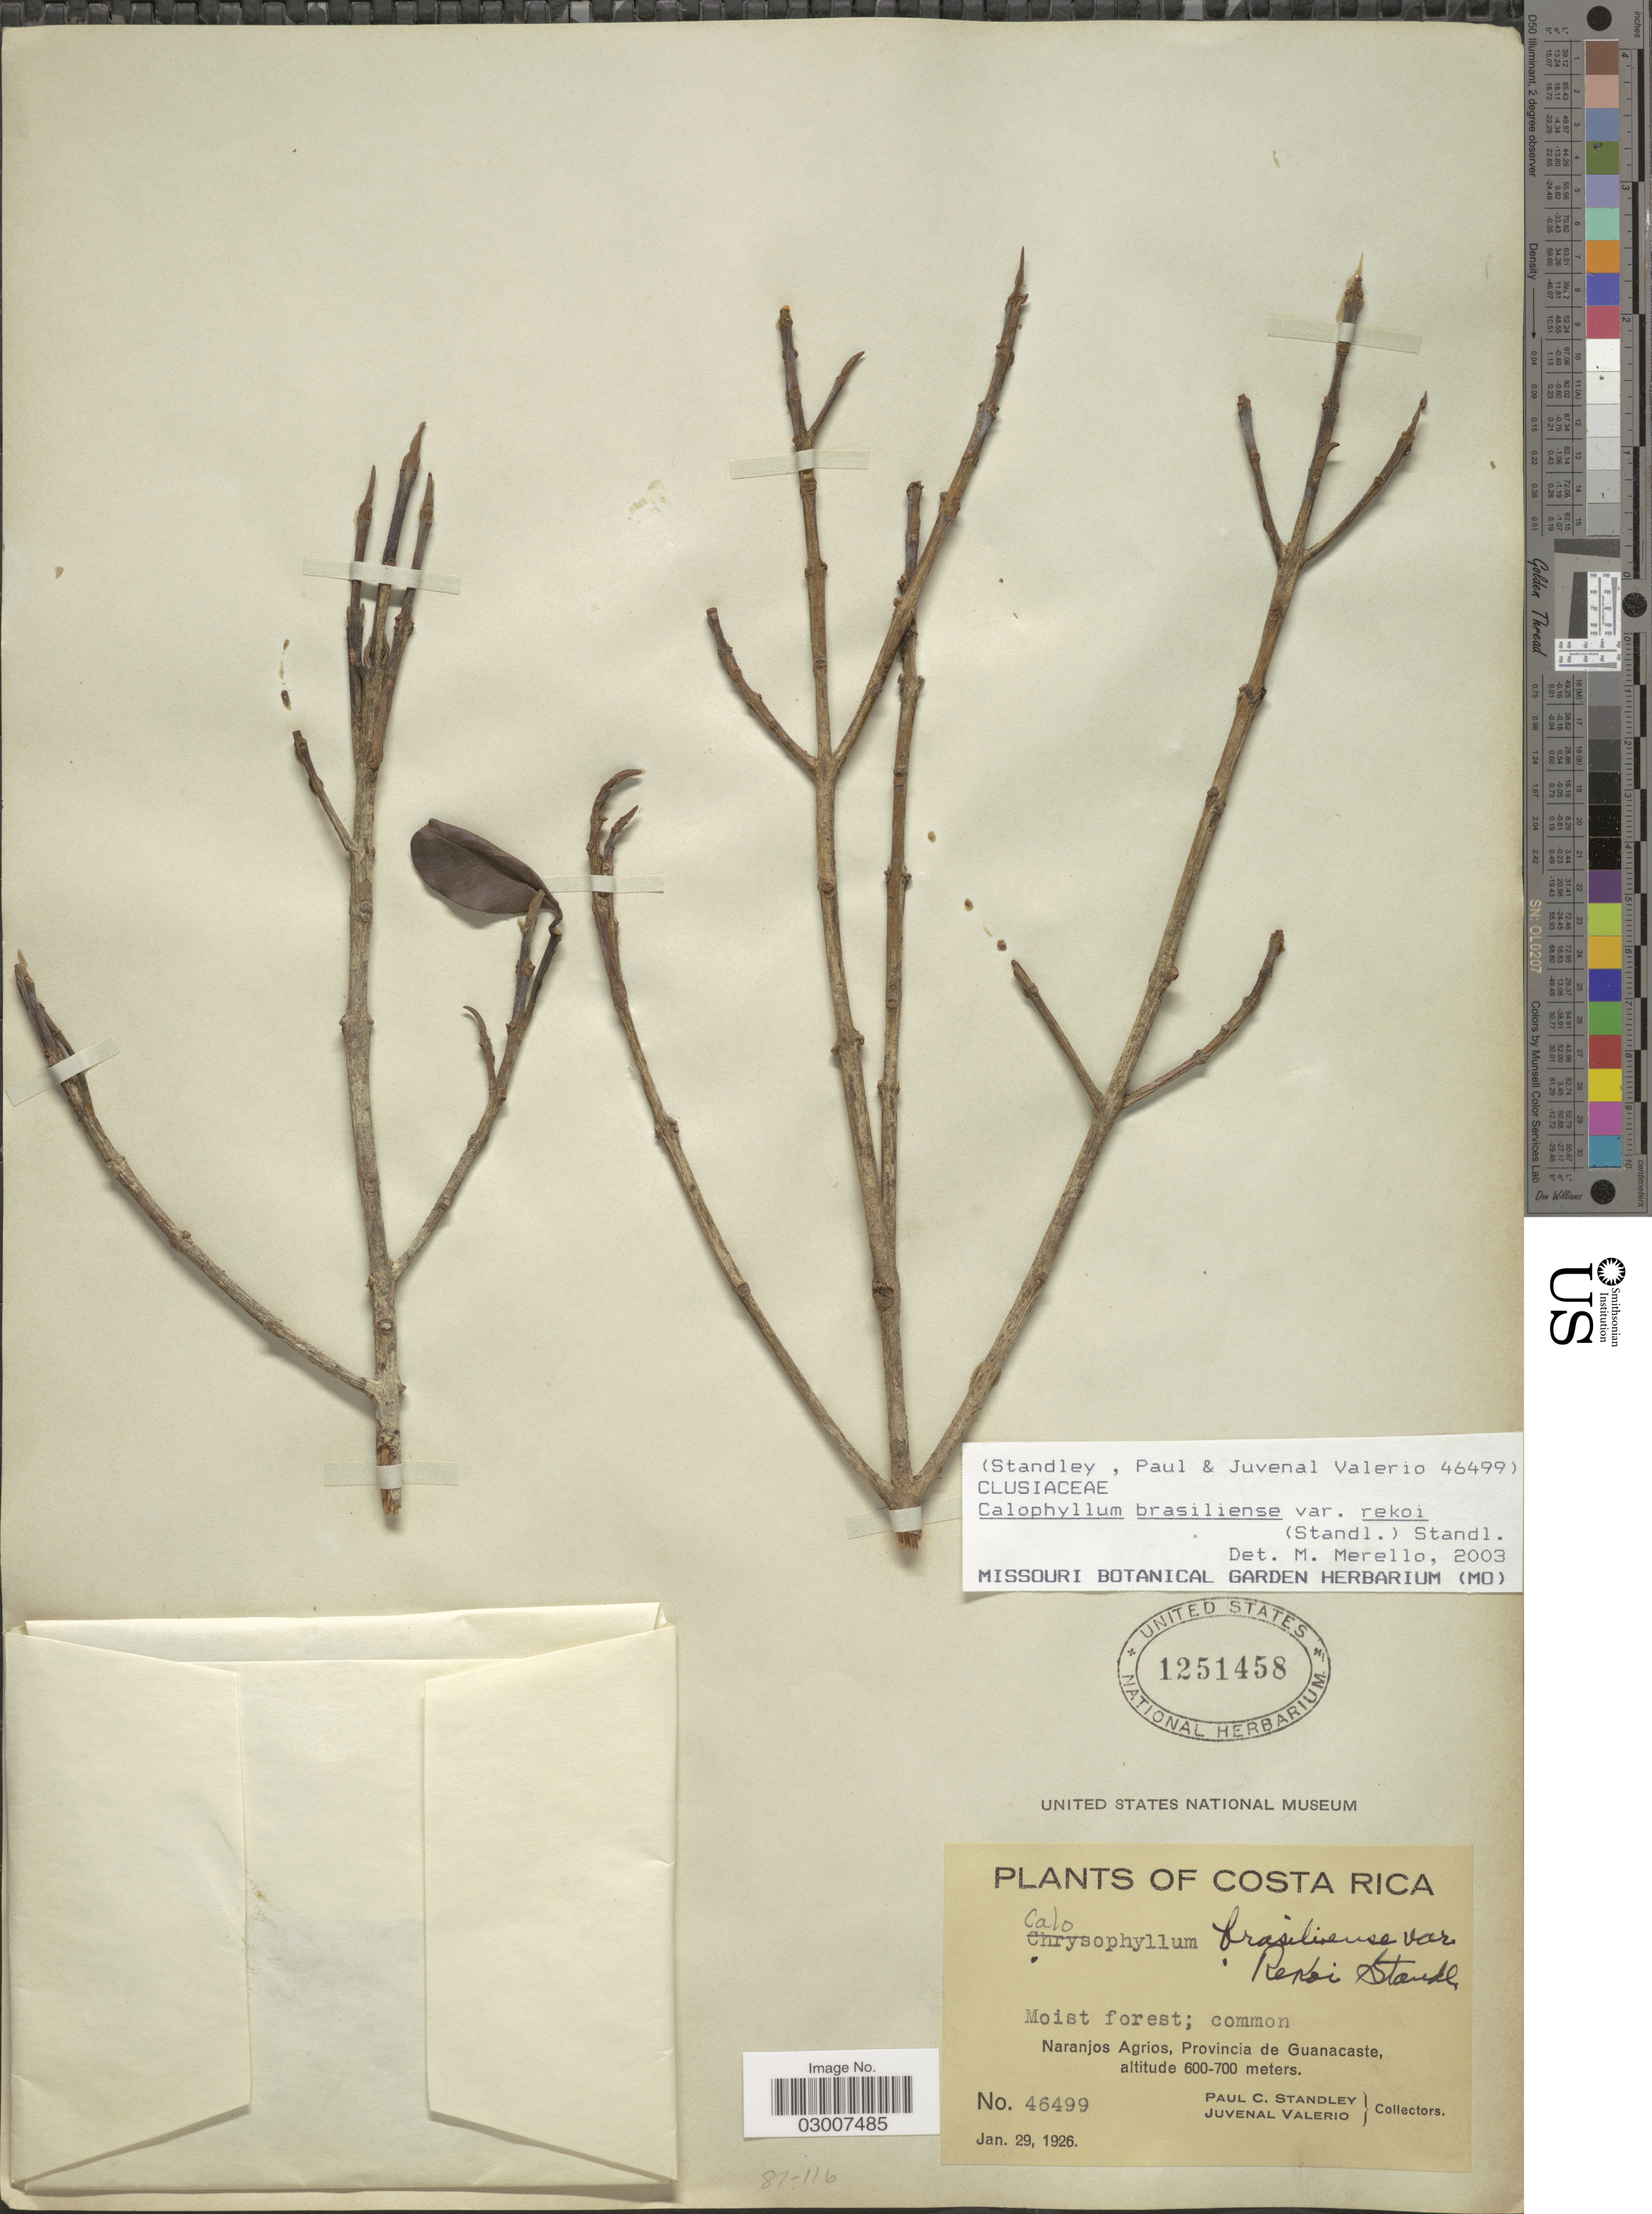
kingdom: Plantae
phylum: Tracheophyta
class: Magnoliopsida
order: Malpighiales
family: Calophyllaceae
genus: Calophyllum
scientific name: Calophyllum brasiliense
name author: Cambess.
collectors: P. C. Standley & J. Valerio R.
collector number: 46499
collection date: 1926-01-29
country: Costa Rica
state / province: Guanacaste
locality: Naranjos Agrios.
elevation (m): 600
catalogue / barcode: US 1251458